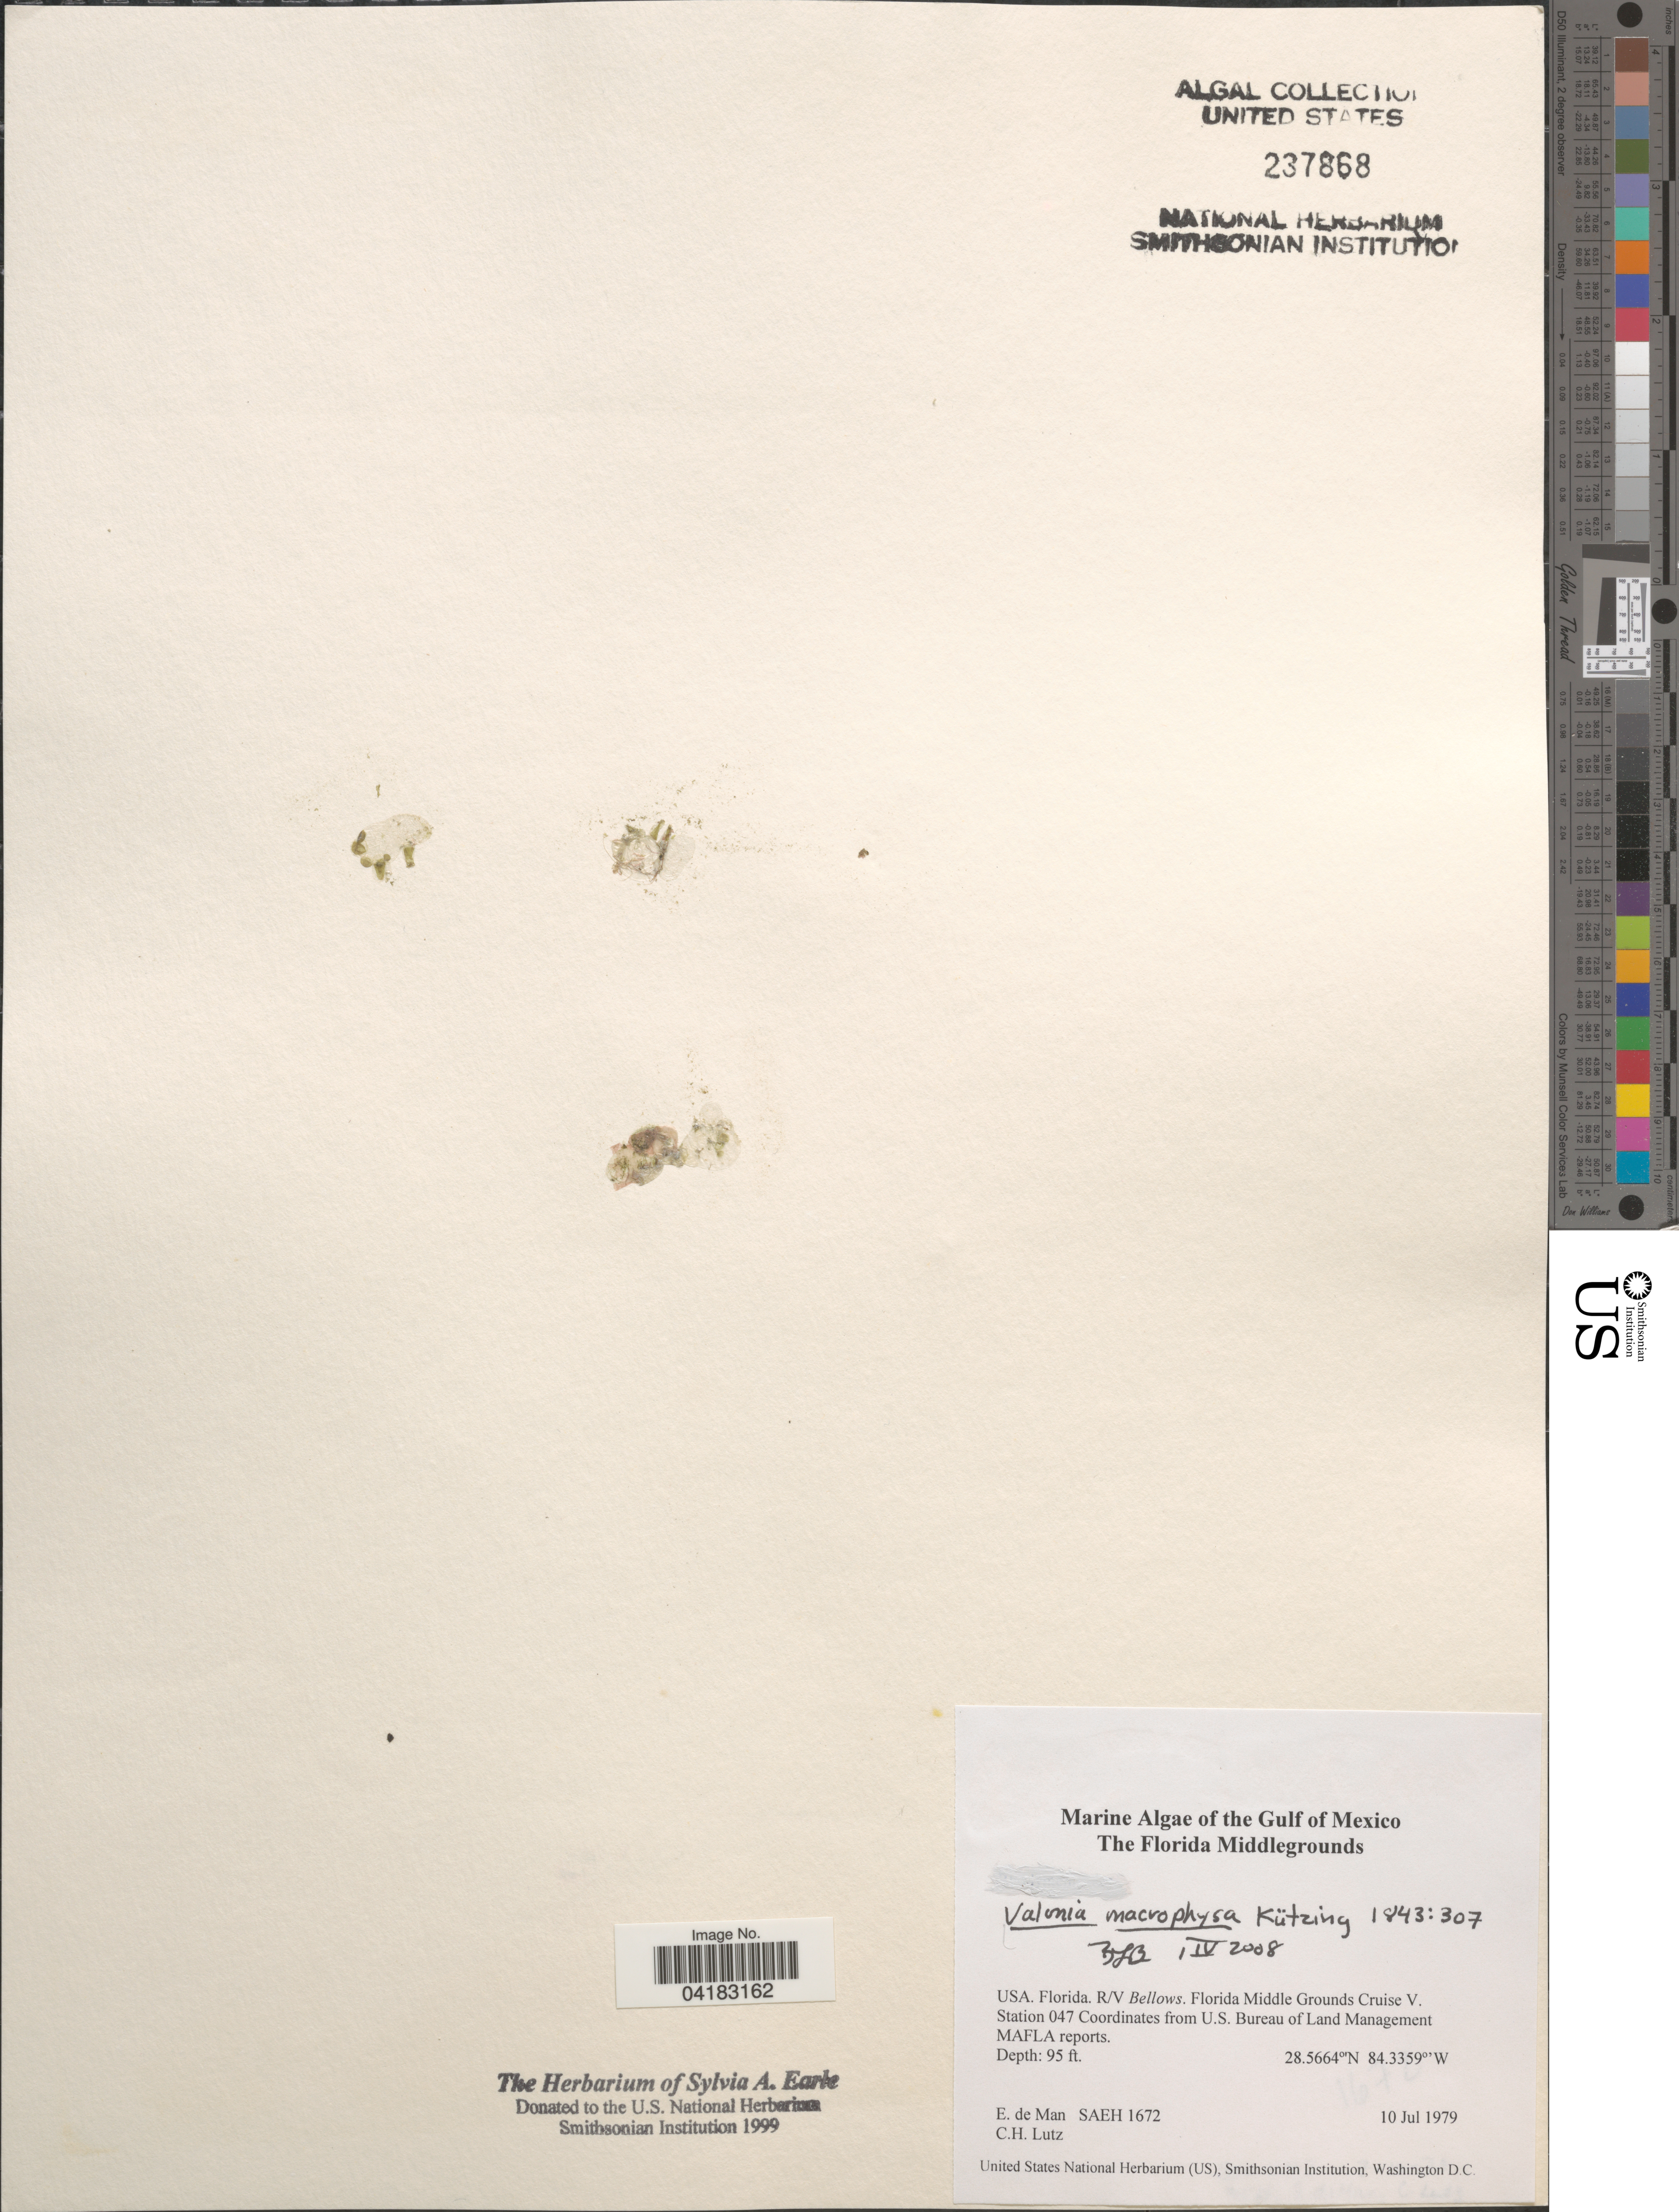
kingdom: Plantae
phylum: Chlorophyta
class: Ulvophyceae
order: Siphonocladales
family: Valoniaceae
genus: Valonia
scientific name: Valonia macrophysa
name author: Kütz.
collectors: E. de Man & C. Lutz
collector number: SAEH1672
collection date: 1979-07-10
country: United States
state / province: Florida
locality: Gulf of Mexico. R/V Bellows. Florida Middle Grounds Cruise V. Station 047.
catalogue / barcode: US 237868